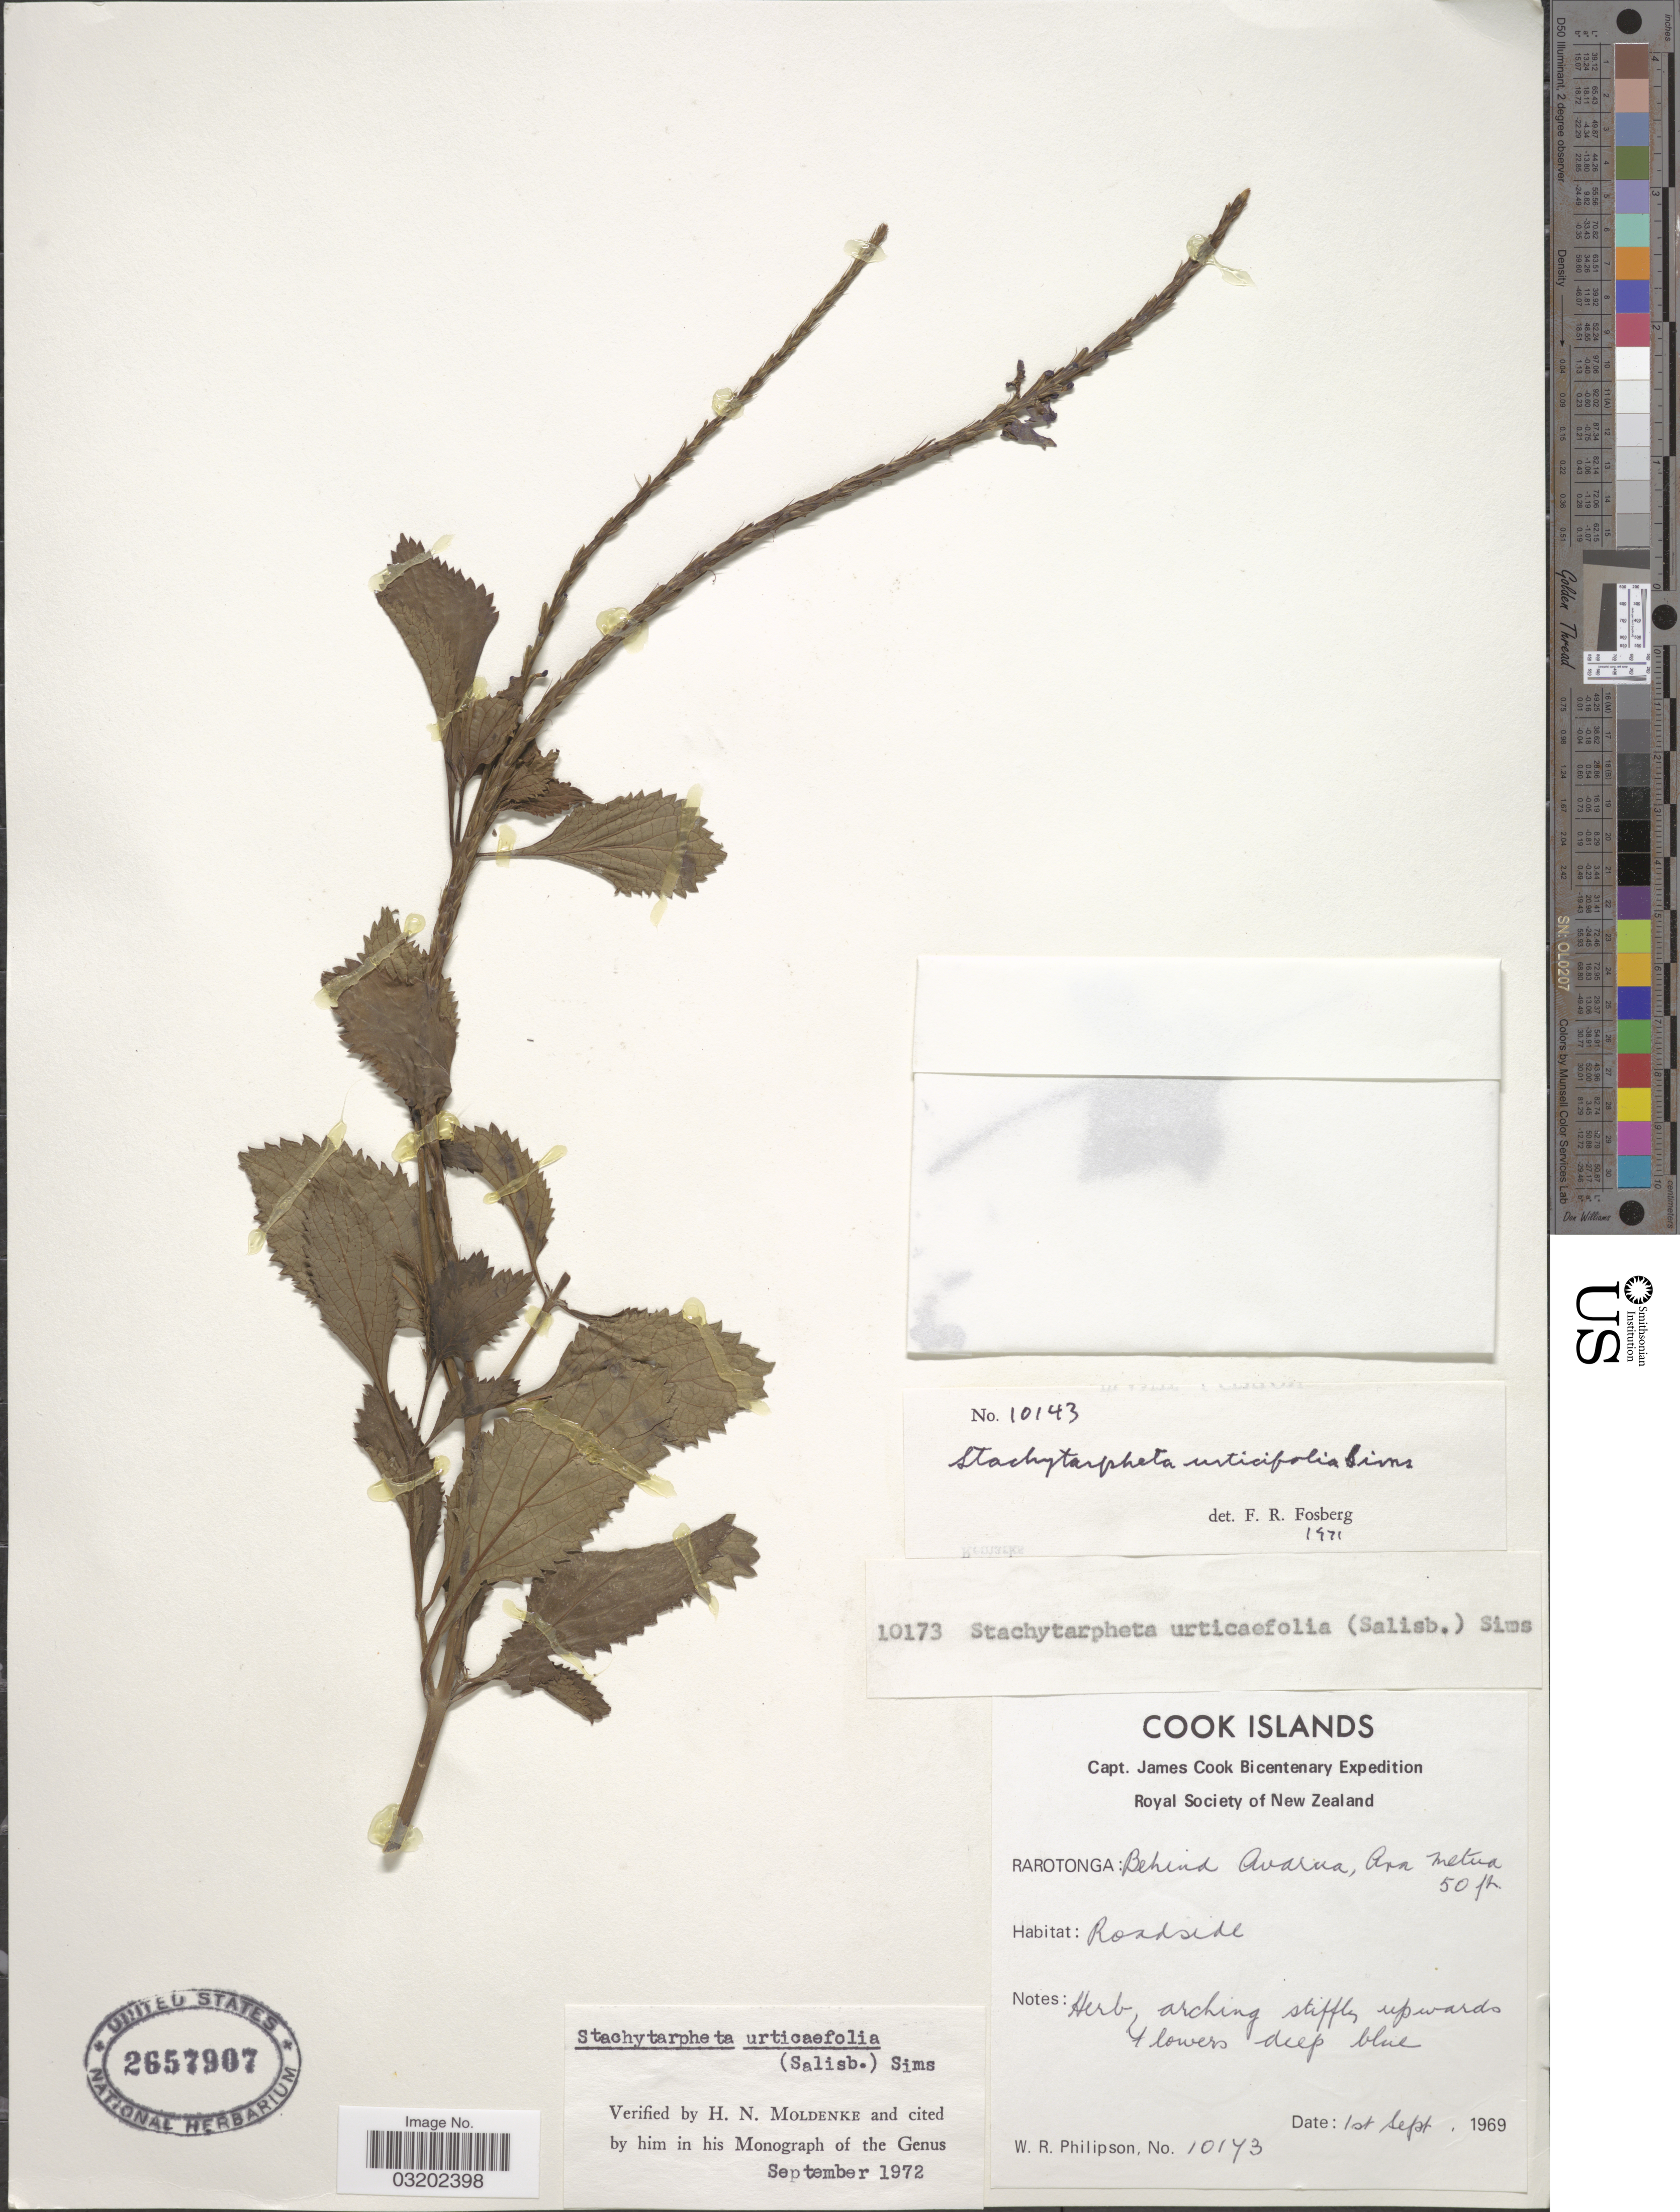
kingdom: Plantae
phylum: Tracheophyta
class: Magnoliopsida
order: Lamiales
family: Verbenaceae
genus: Stachytarpheta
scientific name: Stachytarpheta urticifolia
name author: Sims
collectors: W. R. Philipson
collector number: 10143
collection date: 1969-09-01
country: Cook Islands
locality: Rarotonga: Behind Avarua, Ara Metua.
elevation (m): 15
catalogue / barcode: US 2657907